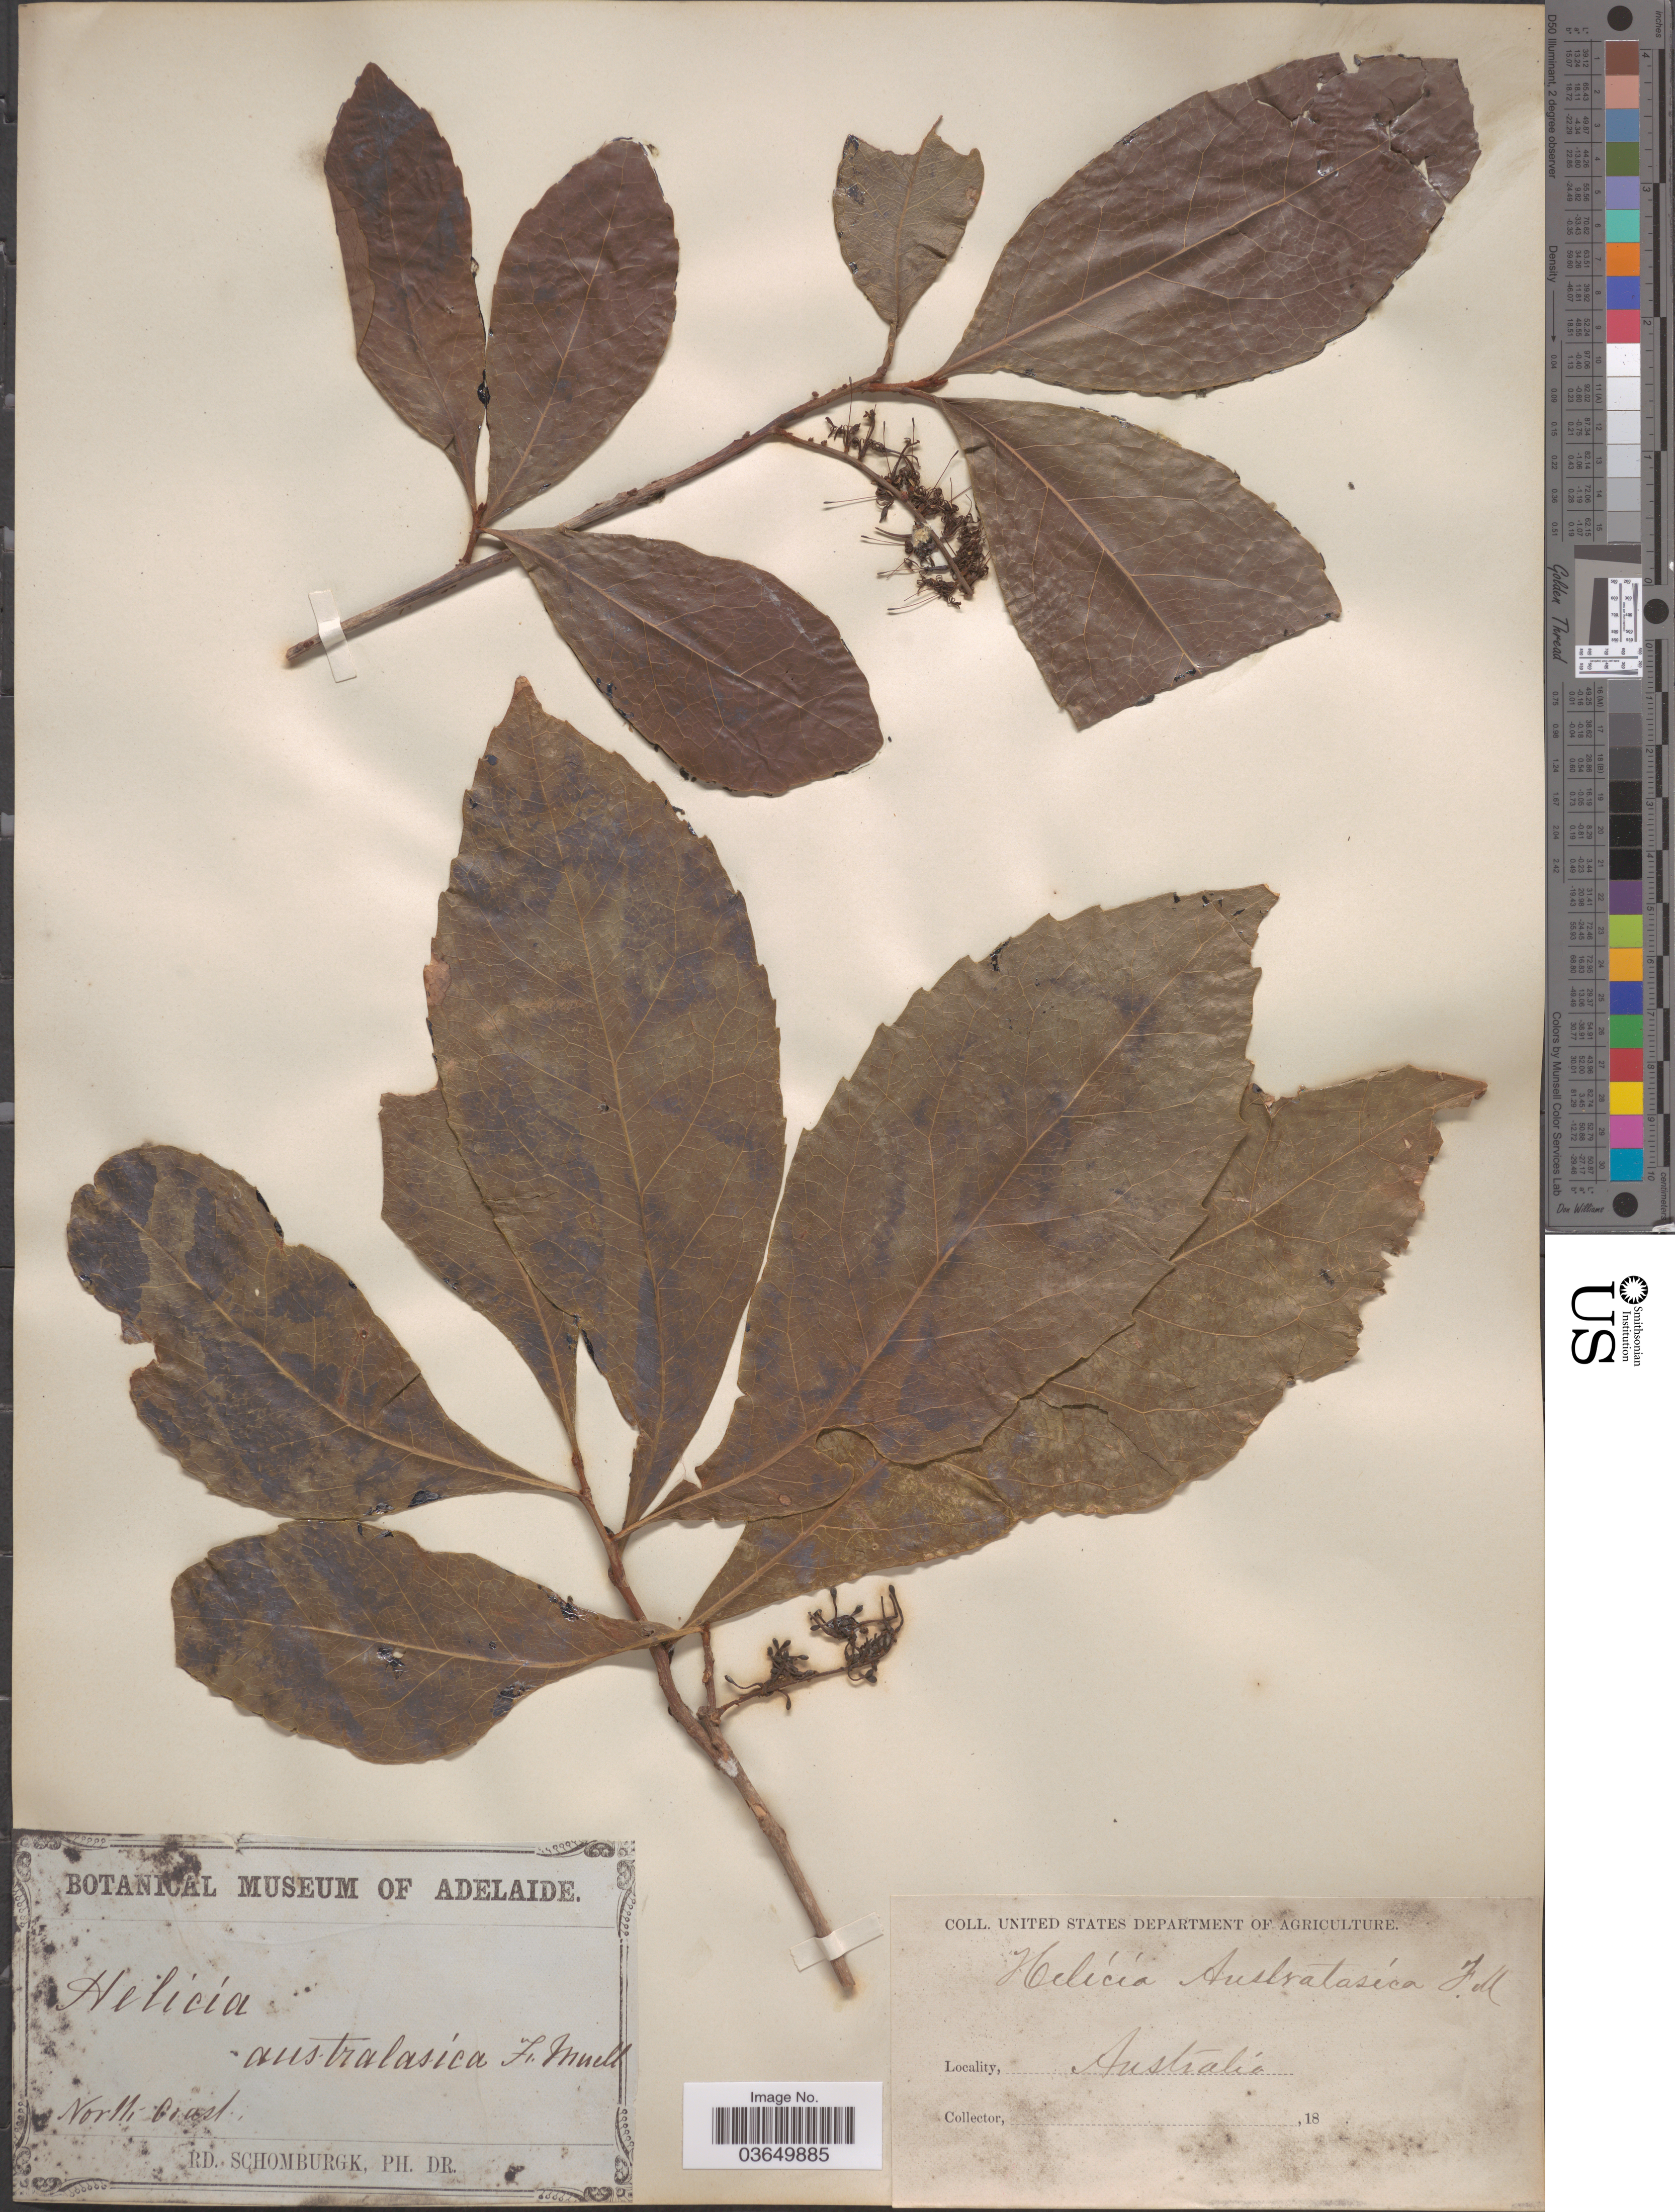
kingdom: Plantae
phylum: Tracheophyta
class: Magnoliopsida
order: Proteales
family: Proteaceae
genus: Helicia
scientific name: Helicia australasica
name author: F. Muell.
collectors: M. R. Schomburgk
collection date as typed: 18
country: Australia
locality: North-Coast.